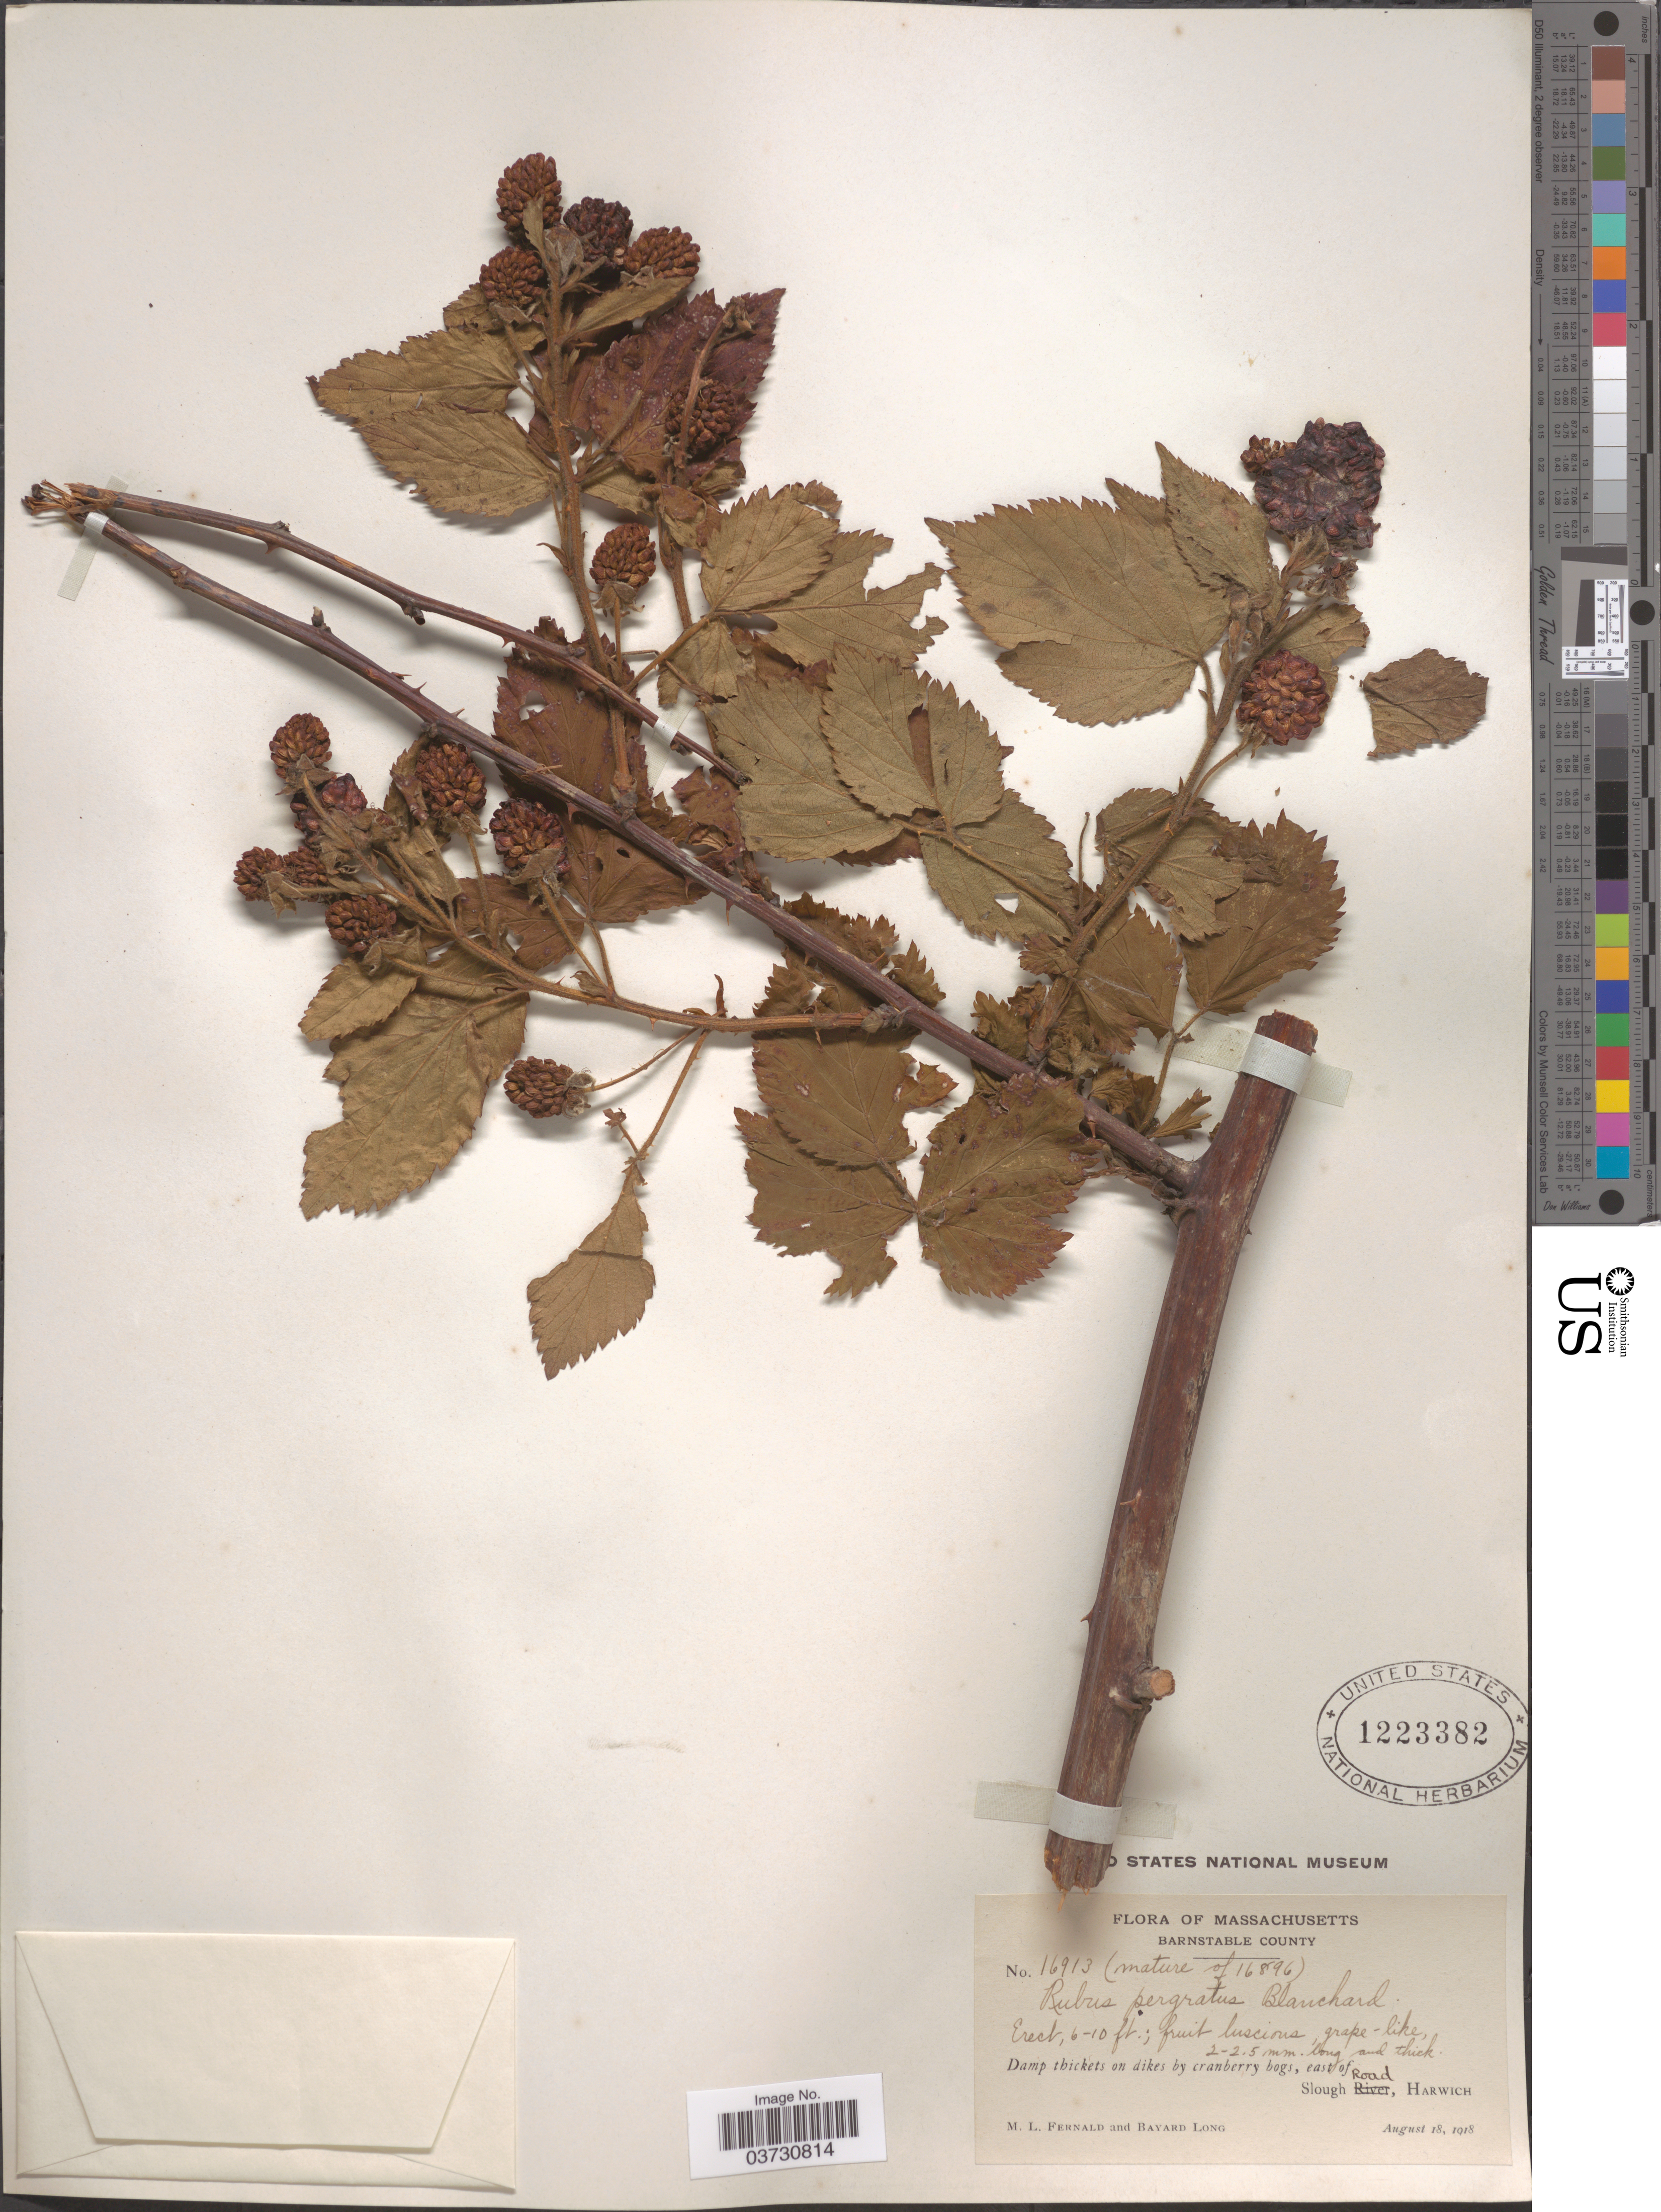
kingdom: Plantae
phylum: Tracheophyta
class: Magnoliopsida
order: Rosales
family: Rosaceae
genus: Rubus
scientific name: Rubus pergratus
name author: Blanch.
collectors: M. L. Fernald & B. Long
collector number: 16913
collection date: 1918-08-18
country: United States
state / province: Massachusetts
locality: Barnstable County. East of Slough Road, Harwich.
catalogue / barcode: US 1223382